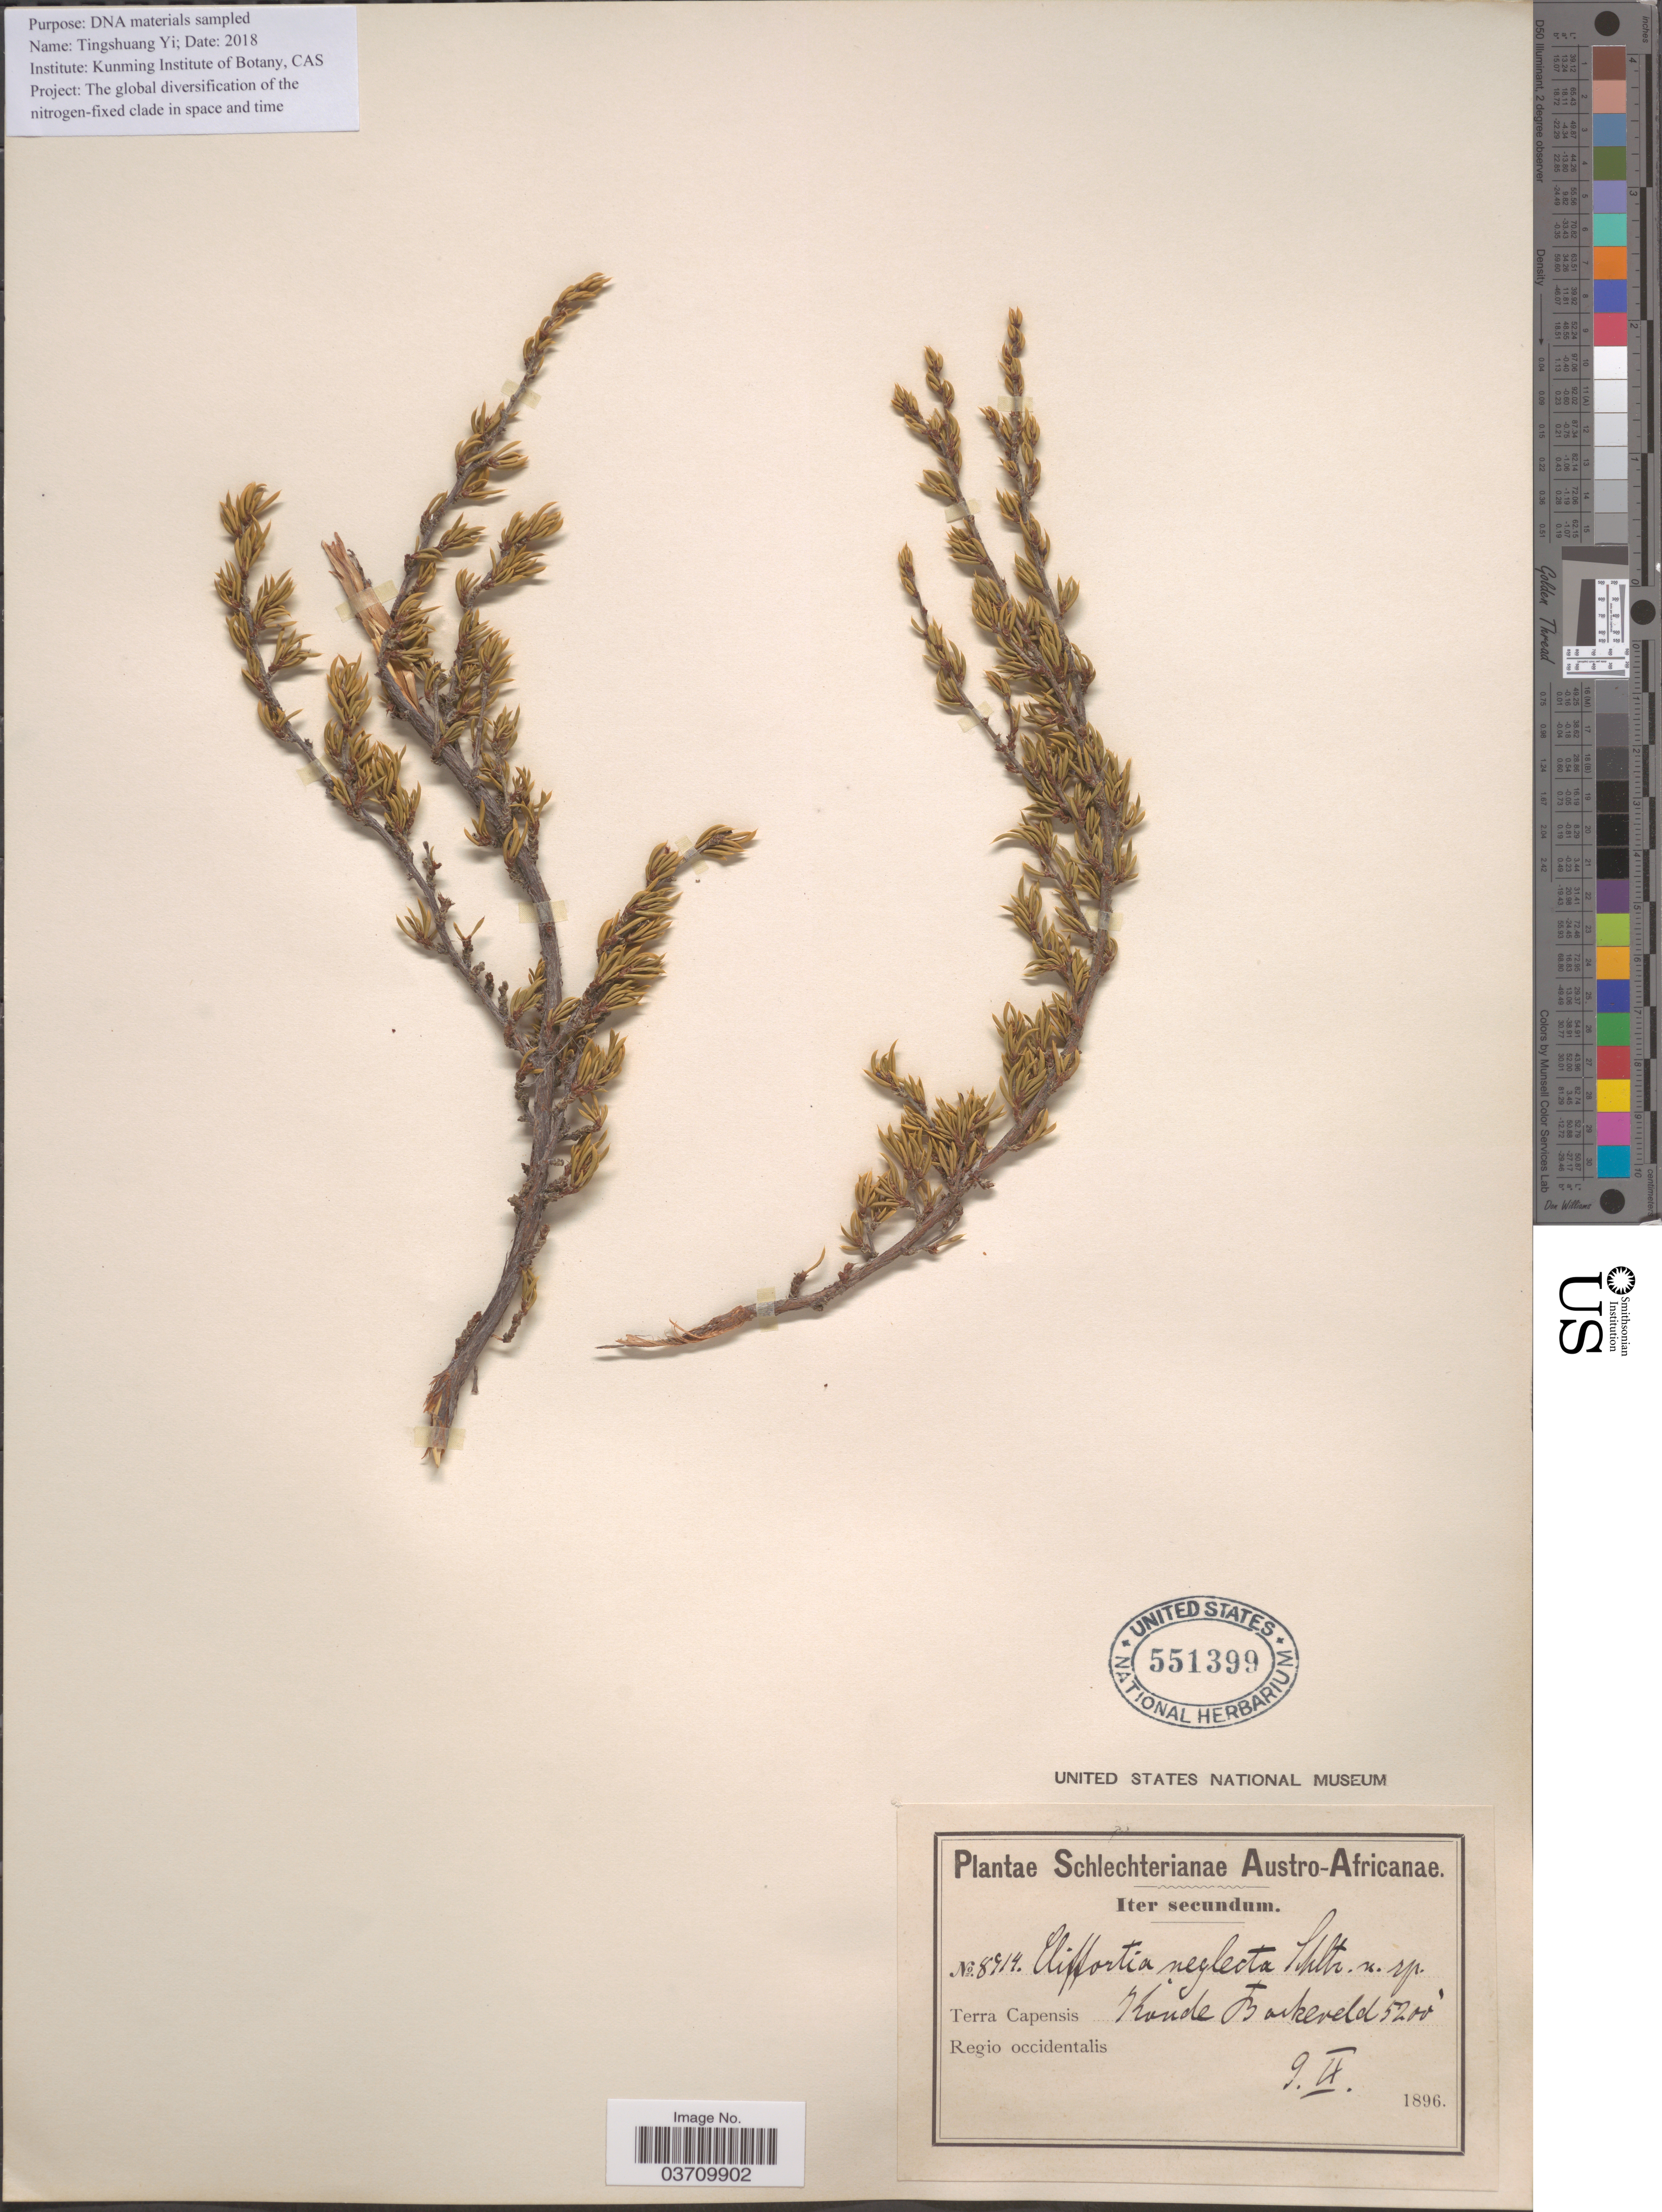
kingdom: Plantae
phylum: Tracheophyta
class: Magnoliopsida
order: Rosales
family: Rosaceae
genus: Cliffortia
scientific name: Cliffortia neglecta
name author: Schltr.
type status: Type Collection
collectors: Schlechter, --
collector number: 8914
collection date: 1896-09-09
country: South Africa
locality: Austro-Africanae. Terra Capensis. Regio occidentalis. Koude Bockeveld.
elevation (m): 1585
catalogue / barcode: US 551399